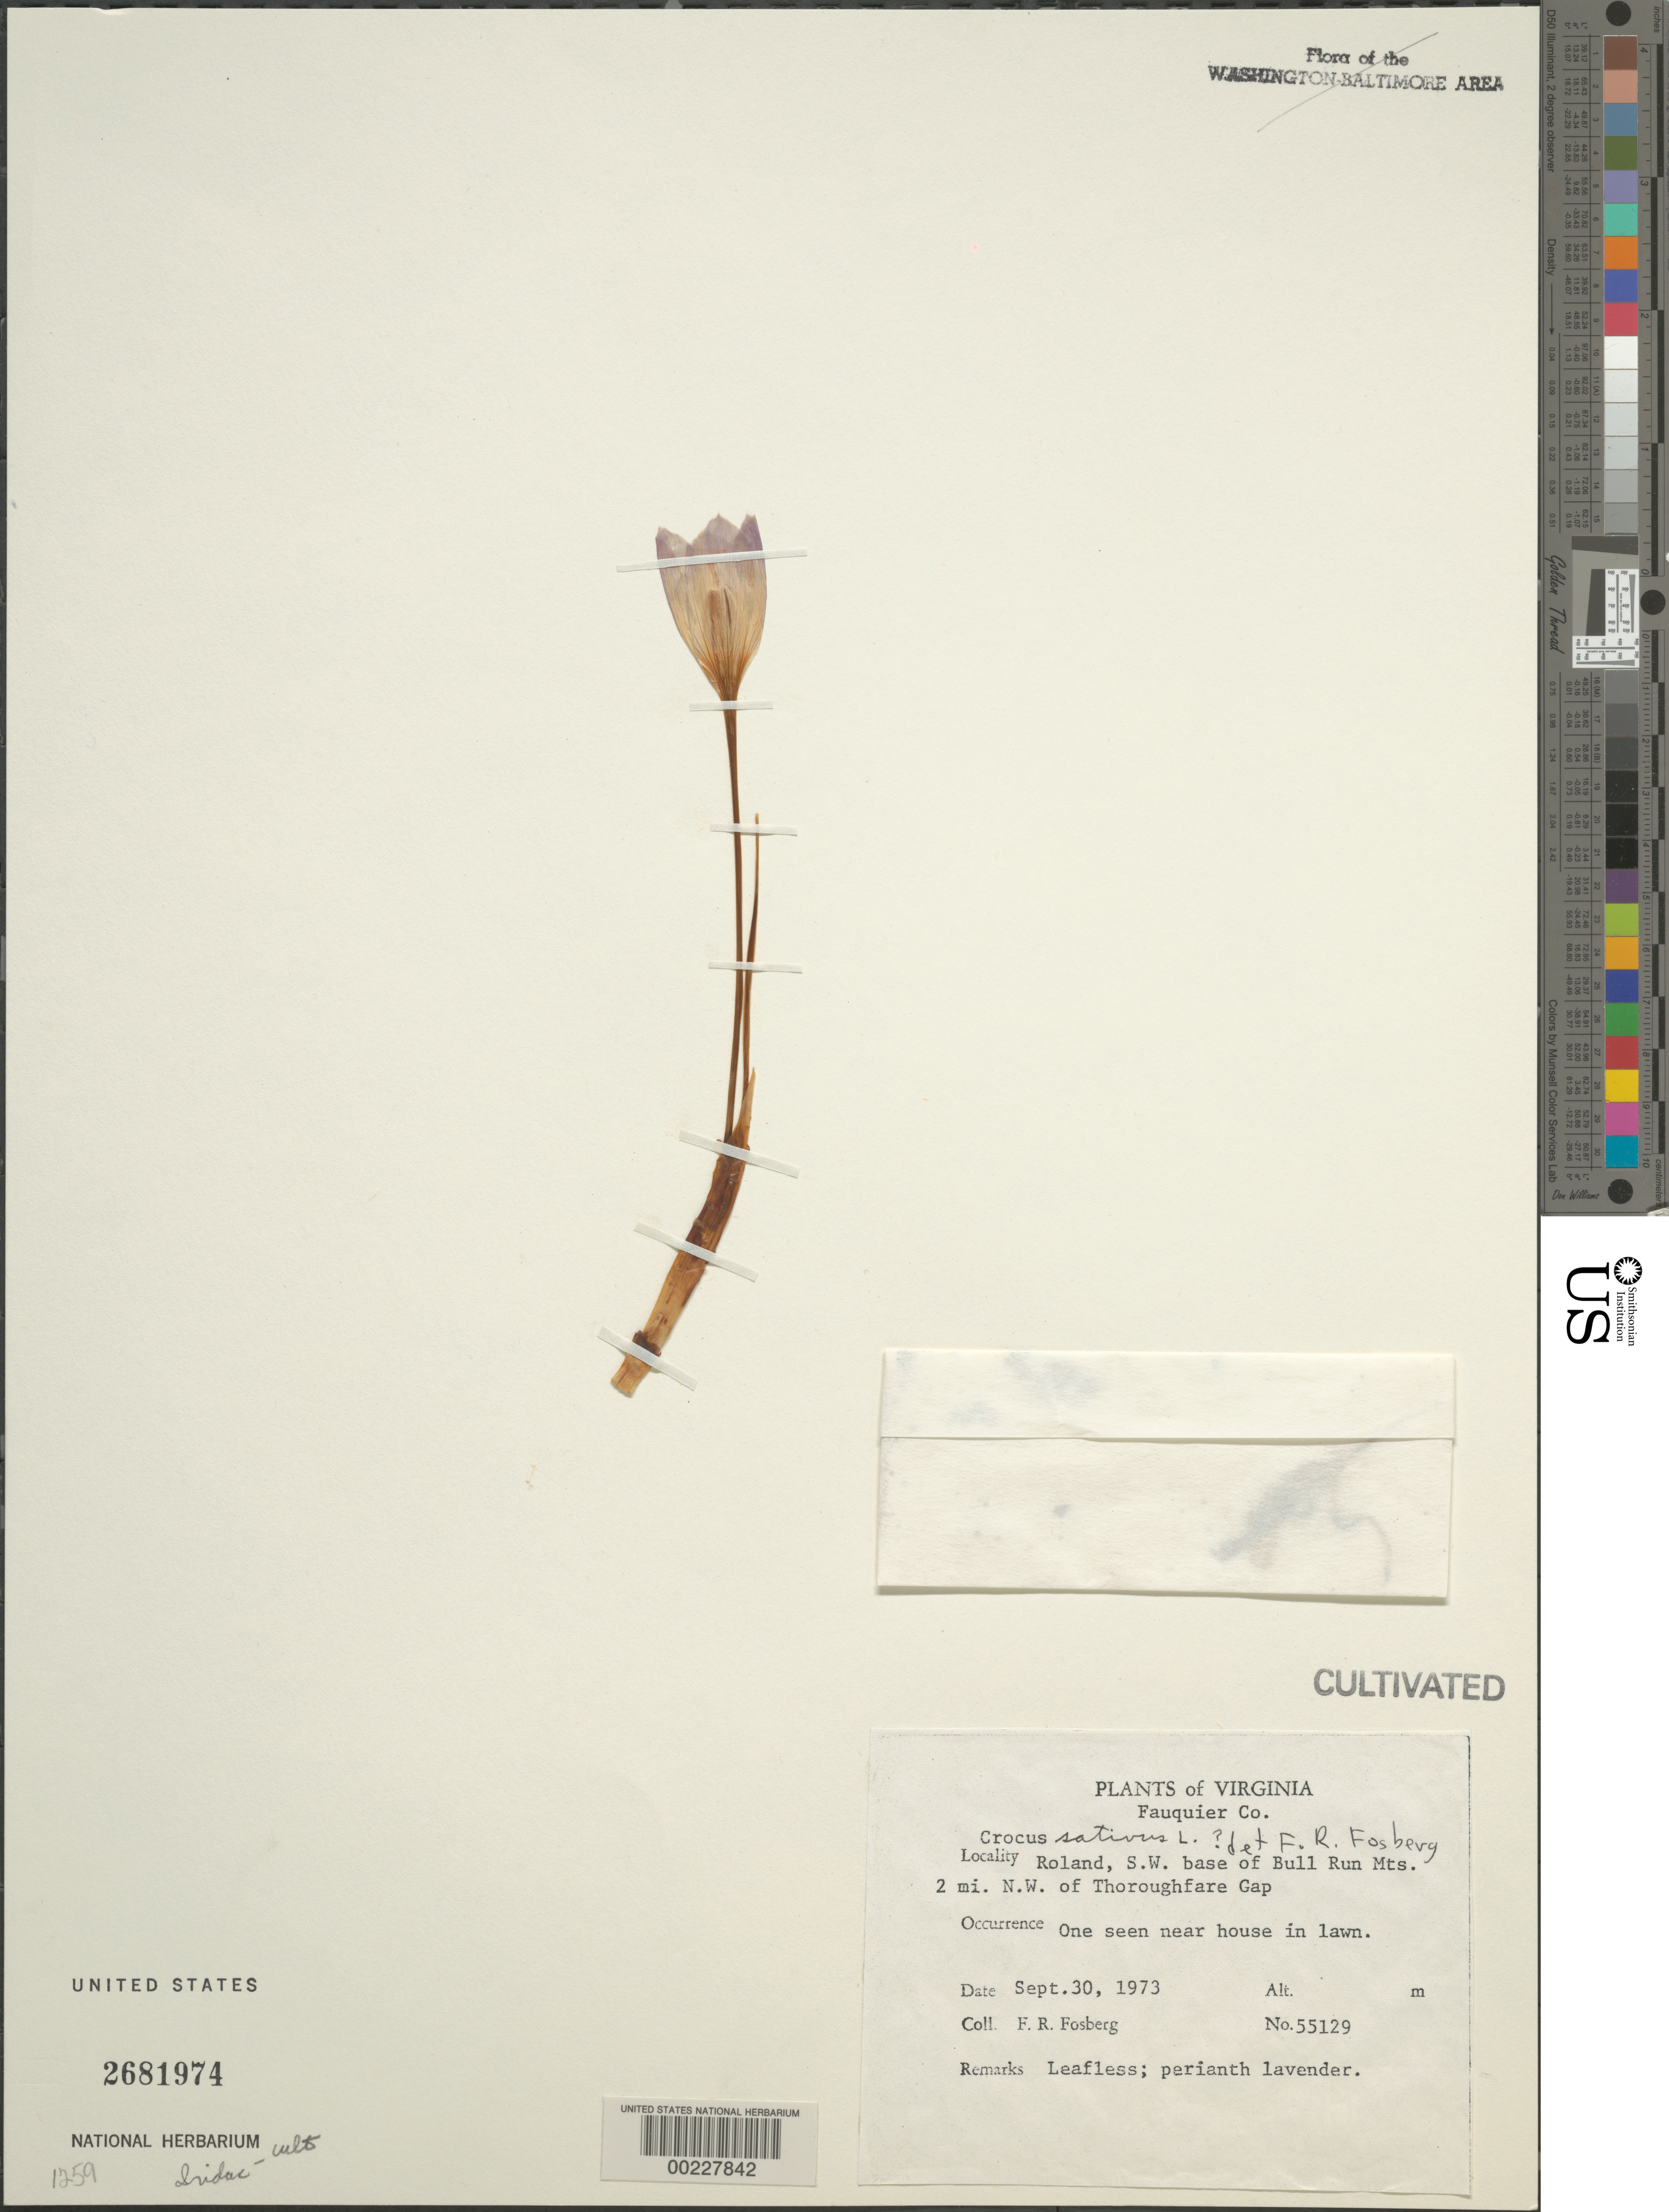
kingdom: Plantae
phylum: Tracheophyta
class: Liliopsida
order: Asparagales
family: Iridaceae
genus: Crocus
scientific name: Crocus sativus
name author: Mill.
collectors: F. R. Fosberg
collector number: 55129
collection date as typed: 30 Sep 1973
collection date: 1973-09-30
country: United States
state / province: Virginia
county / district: Fauquier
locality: Roland, SW base of Bull Run Mts; 2 mi. NW of Thoroughfare Gap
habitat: Near house in lawn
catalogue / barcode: US 2681974